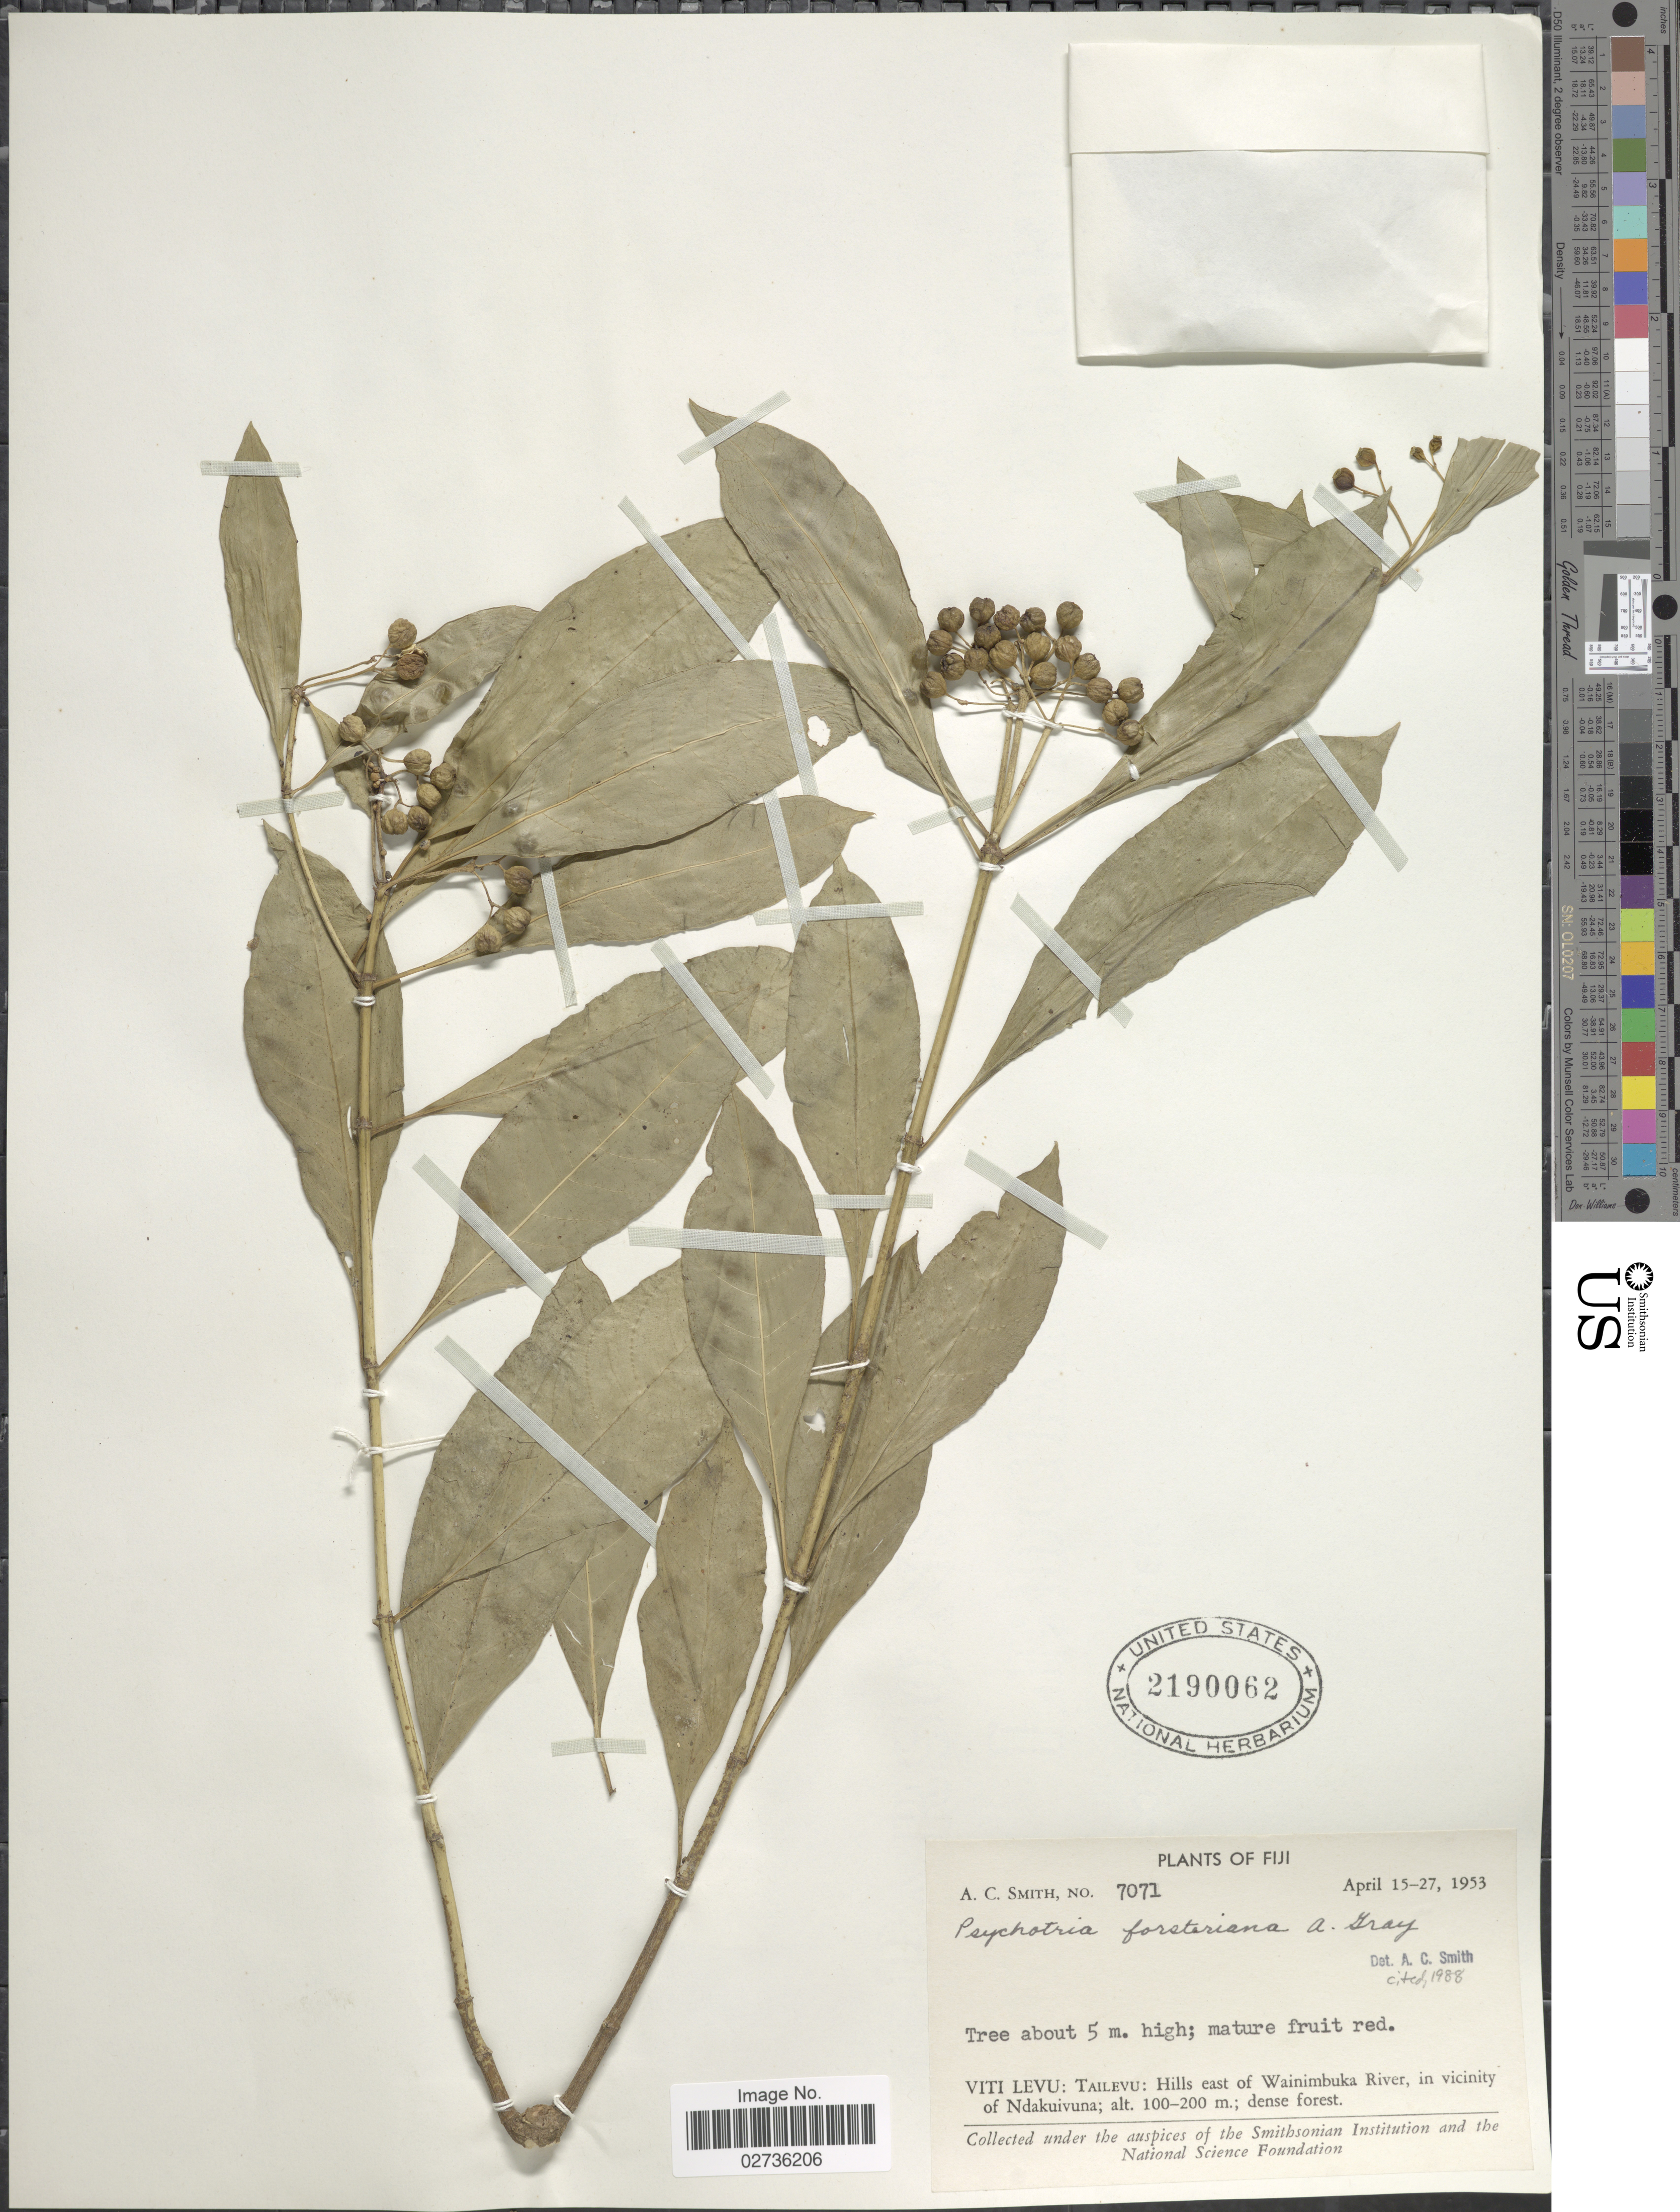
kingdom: Plantae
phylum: Tracheophyta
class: Magnoliopsida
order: Gentianales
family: Rubiaceae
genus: Psychotria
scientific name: Psychotria forsteriana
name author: A. Gray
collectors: A. C. Smith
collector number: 7071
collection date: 1953-04-15/1953-04-27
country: Fiji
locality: Viti Levu: Tailevu: Hills east of Wainimbuka River, in vicinity of Ndakuivuna.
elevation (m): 100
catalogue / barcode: US 2190062